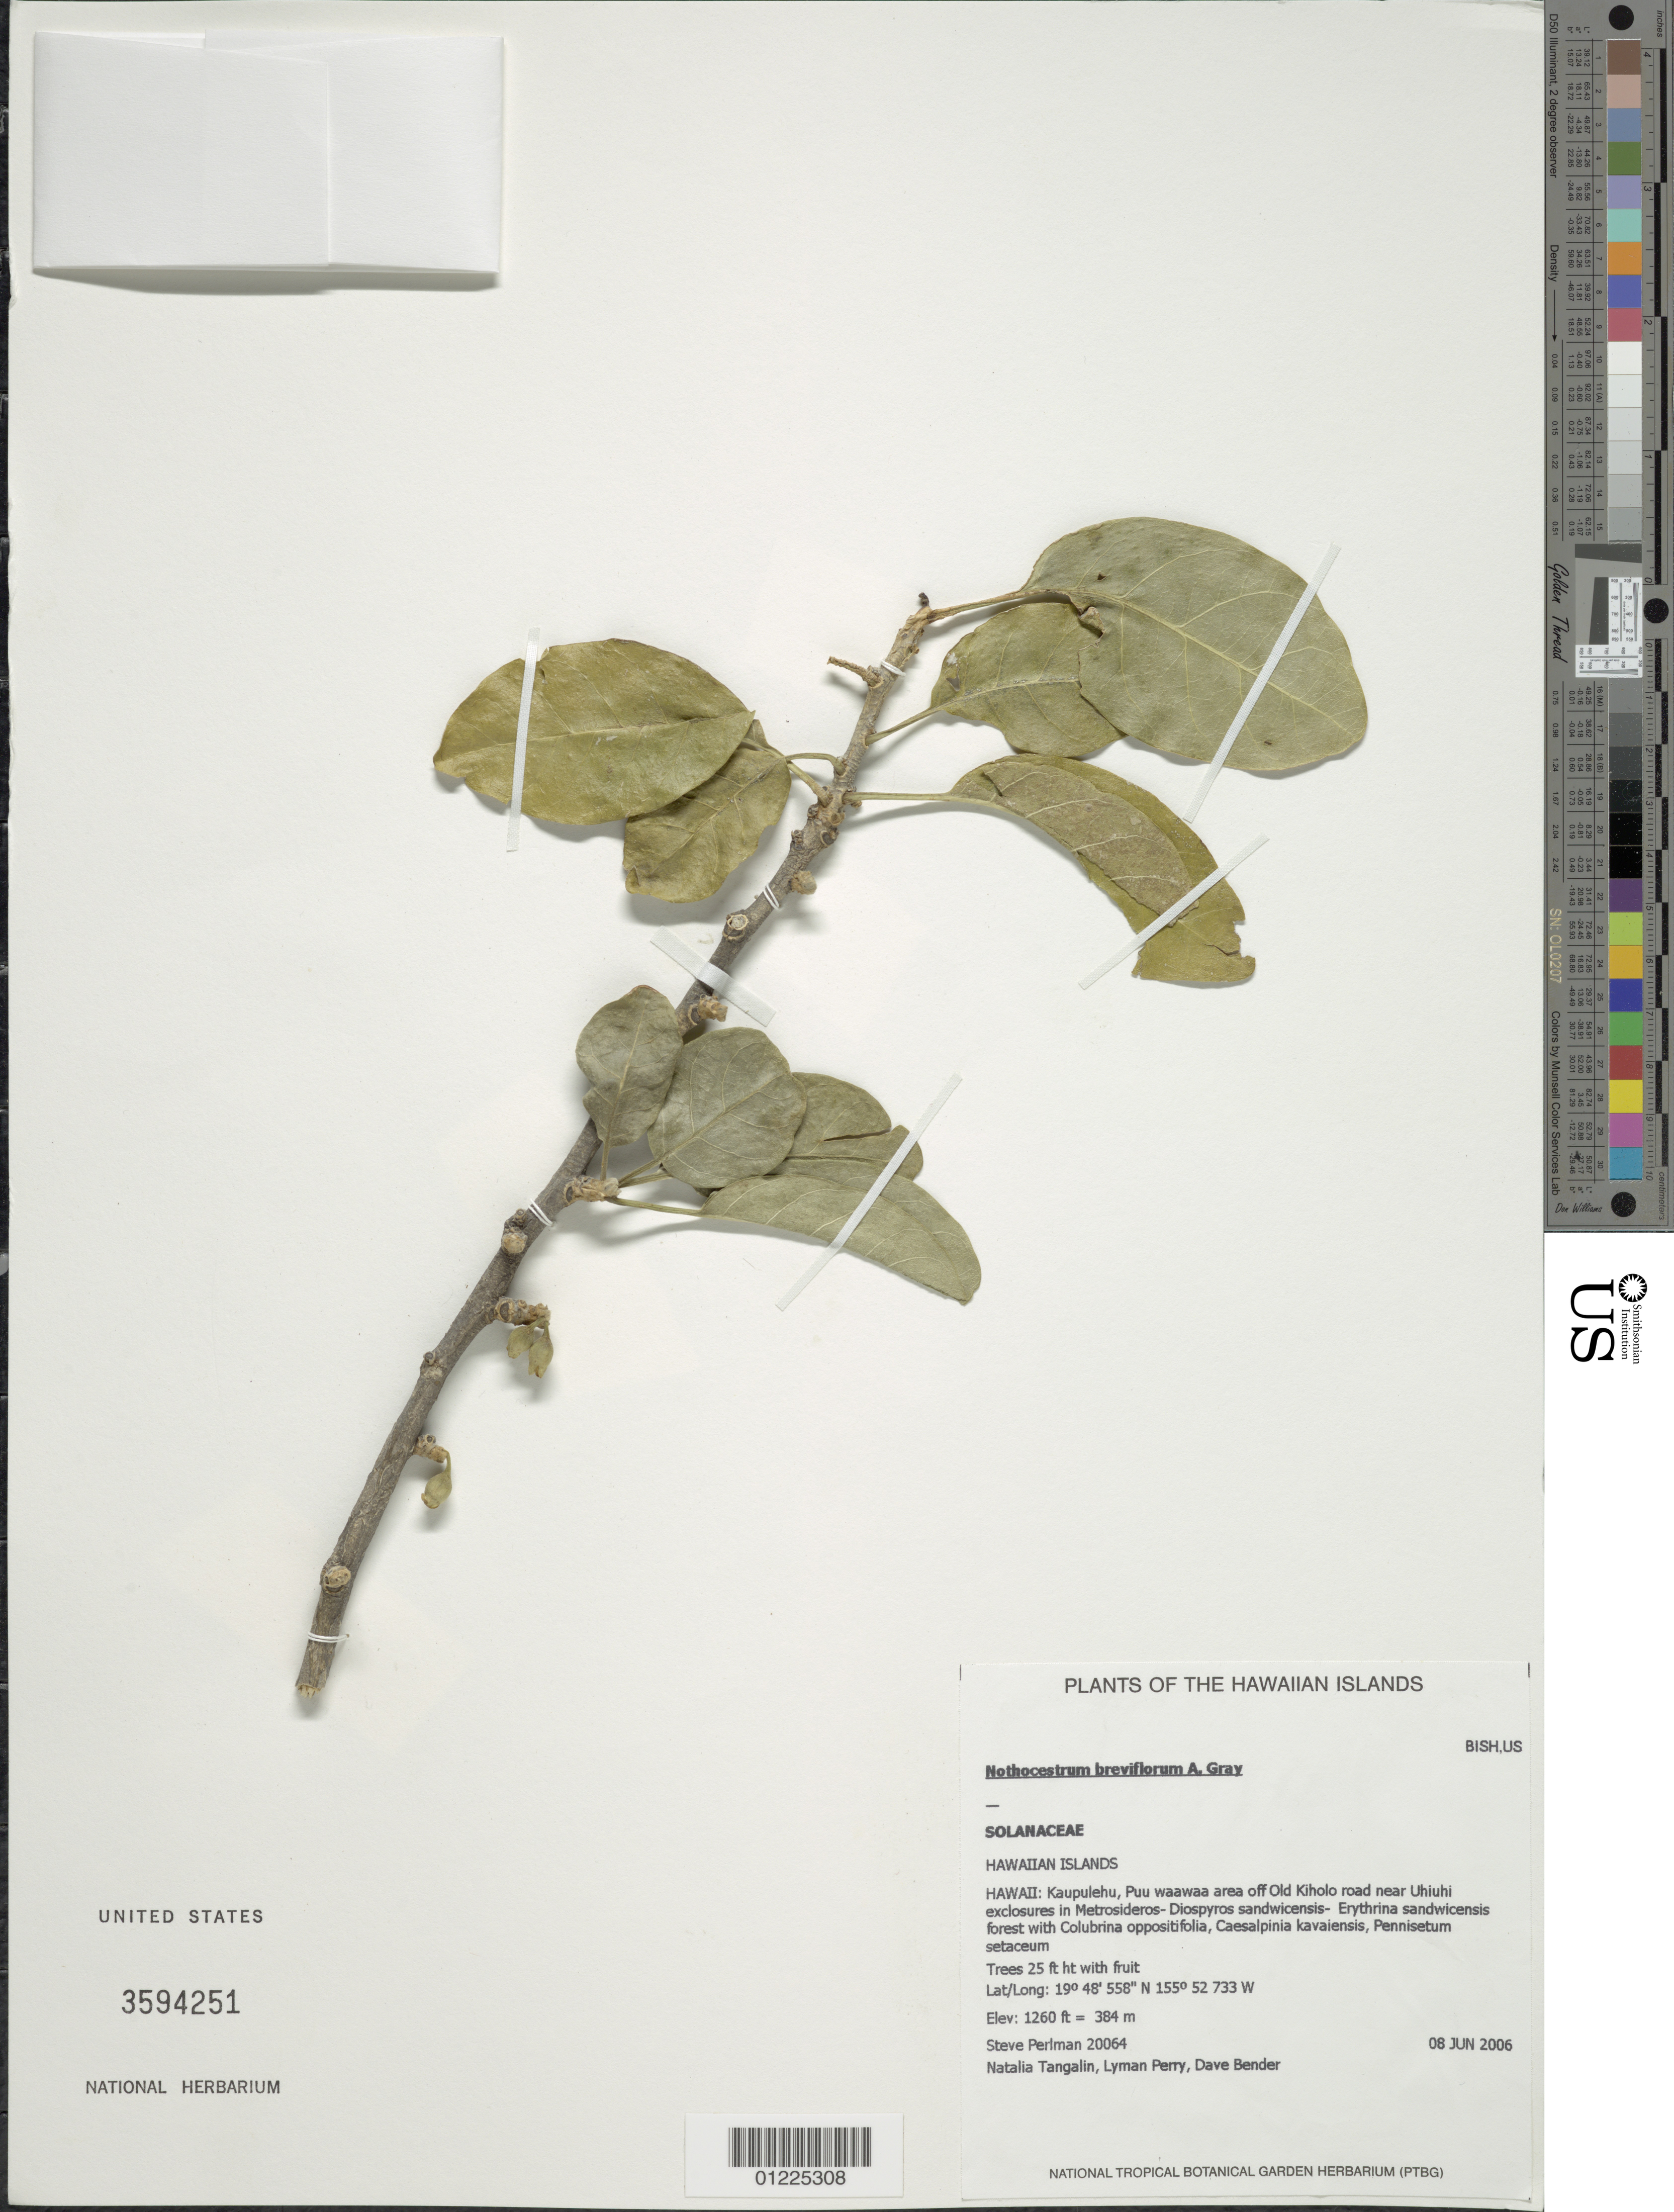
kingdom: Plantae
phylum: Tracheophyta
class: Magnoliopsida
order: Solanales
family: Solanaceae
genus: Nothocestrum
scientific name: Nothocestrum breviflorum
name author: A. Gray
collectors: S. P. Perlman, N. Tangalin, L. Perry & D. Bender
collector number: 20064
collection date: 2006-06-08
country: United States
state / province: Hawaii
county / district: Hawaii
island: Hawaii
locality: Kaupulehu, Puu waawaa area off Old Kiholo road near Uhiuhi exclosures.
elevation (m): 384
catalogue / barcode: US 3594251